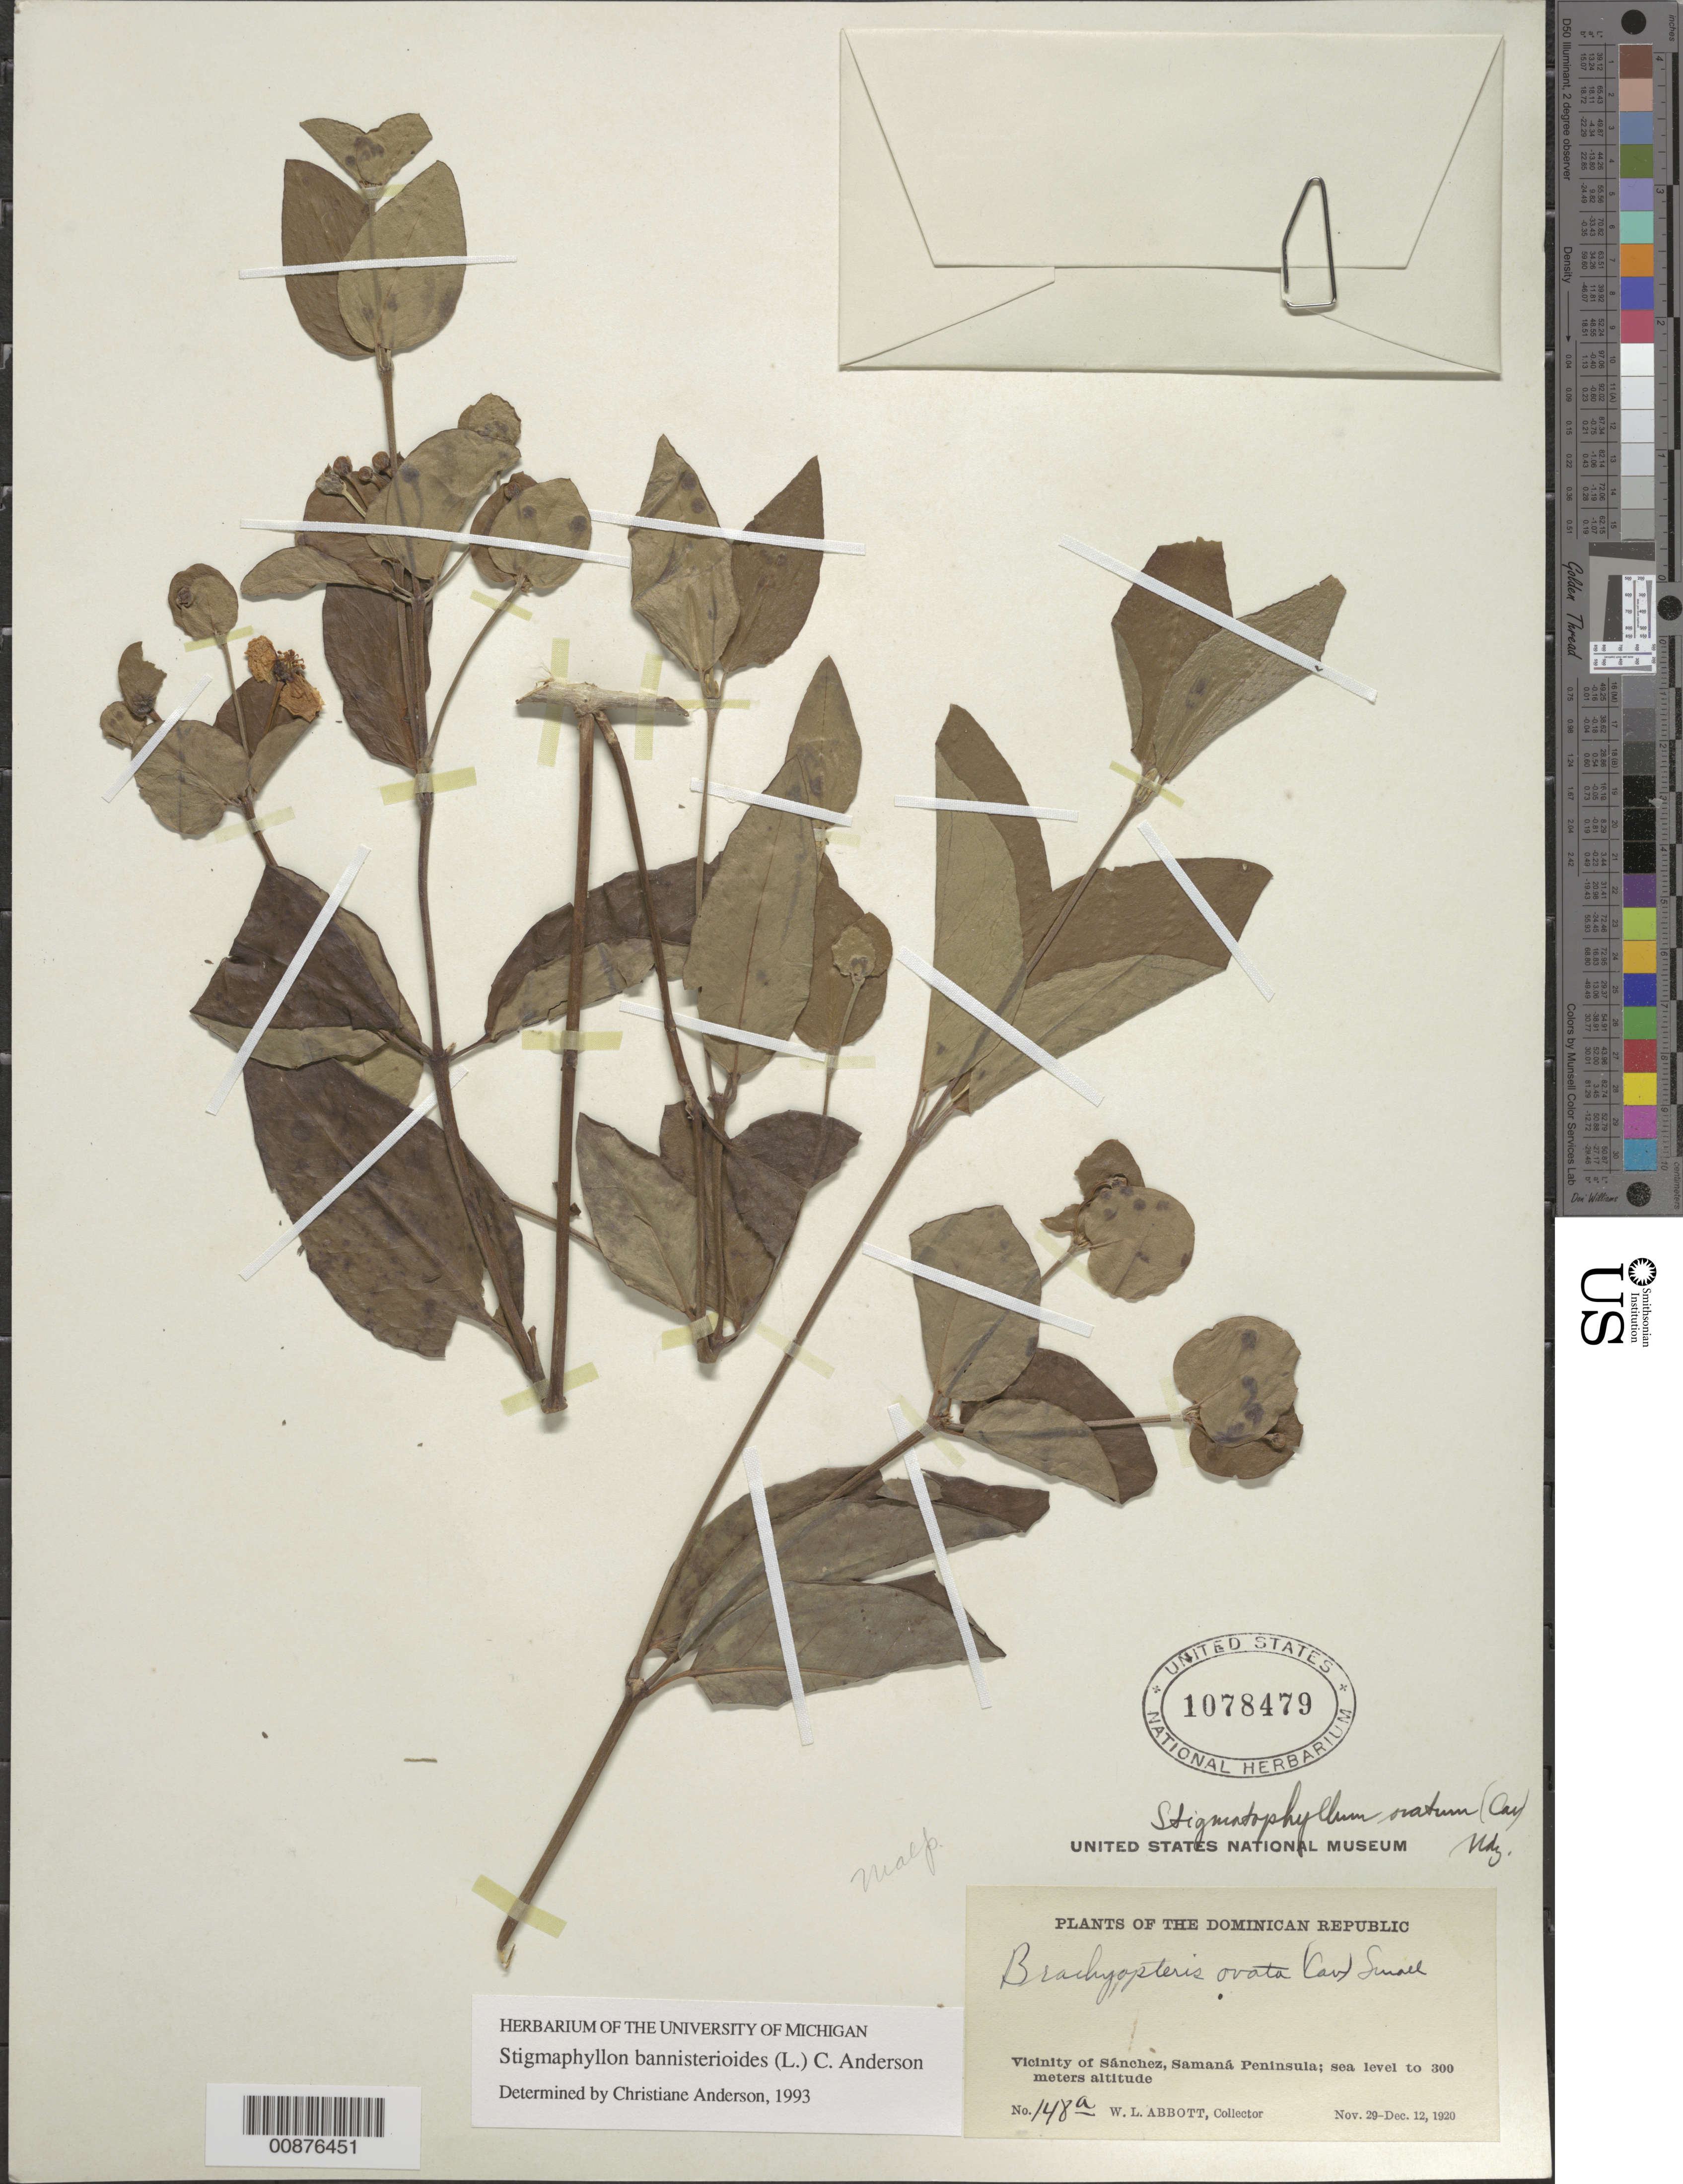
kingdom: Plantae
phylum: Tracheophyta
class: Magnoliopsida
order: Malpighiales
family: Malpighiaceae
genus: Stigmaphyllon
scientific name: Stigmaphyllon bannisterioides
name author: (L.) C.E. Anderson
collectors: W. L. Abbott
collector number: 148a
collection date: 1920-11-29/1920-12-12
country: Dominican Republic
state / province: Samaná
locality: Vicinity of Sánchez, Samaná Peninsula.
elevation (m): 0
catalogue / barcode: US 1078479